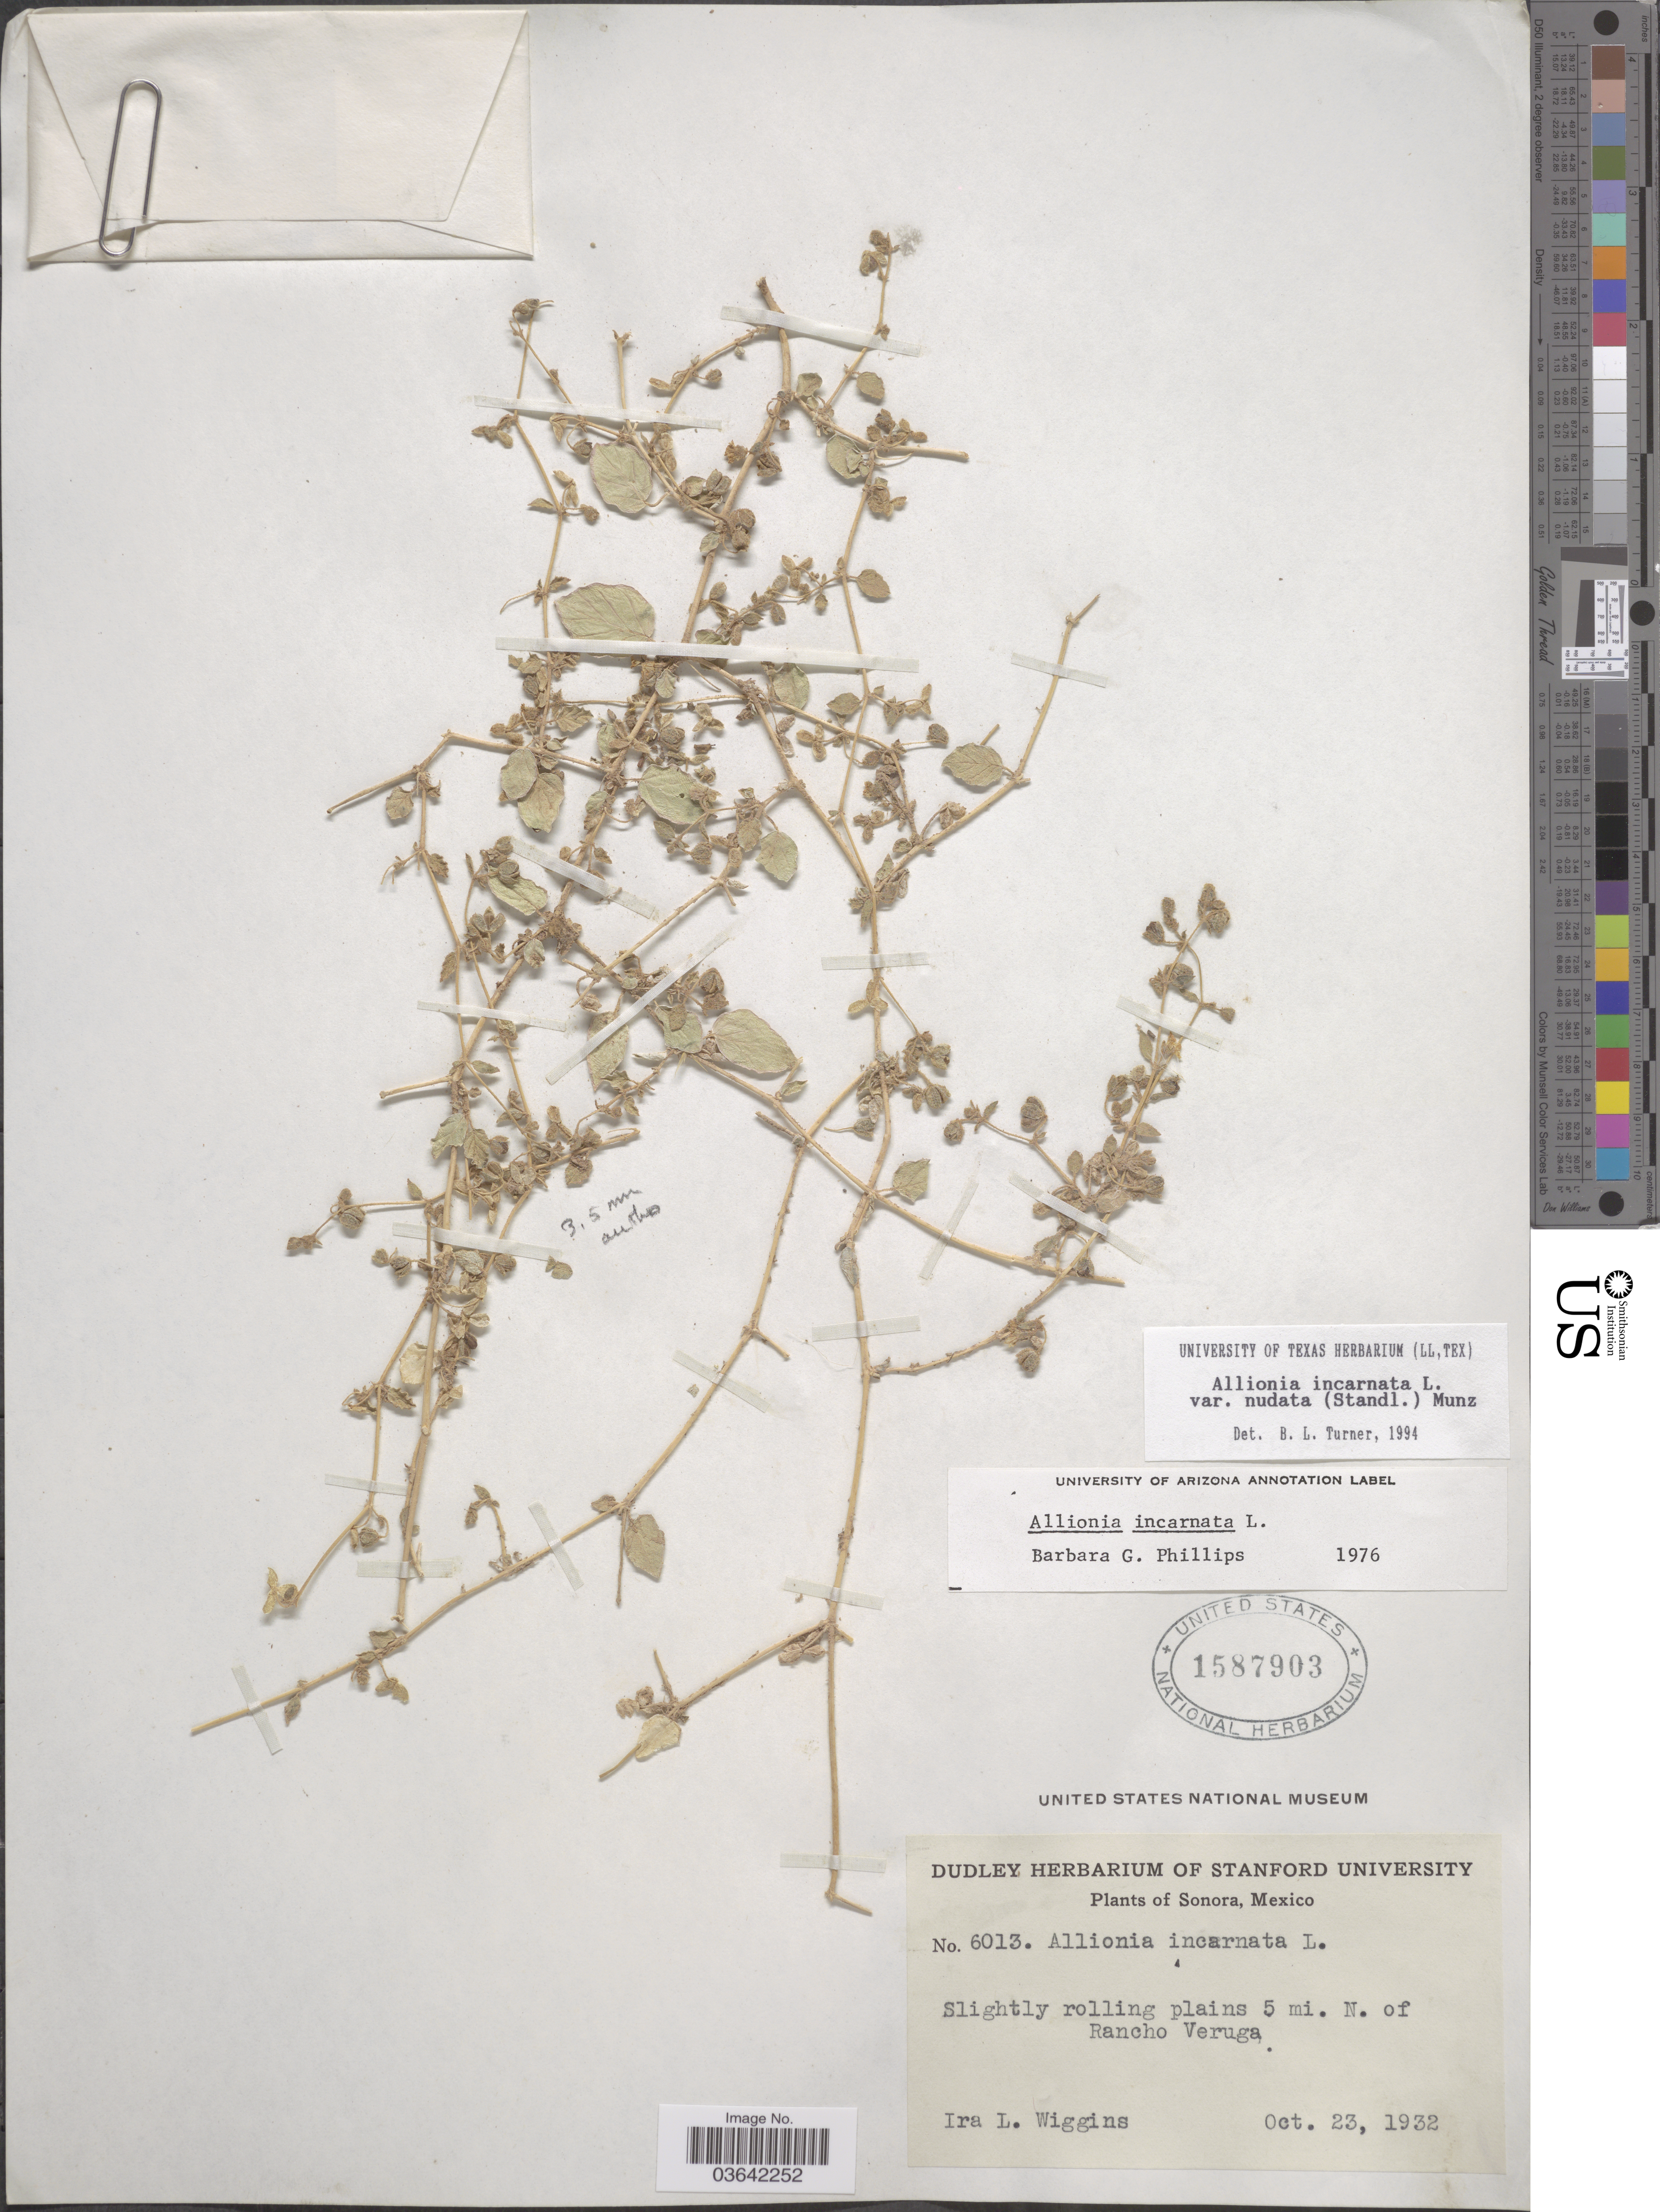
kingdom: Plantae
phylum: Tracheophyta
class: Magnoliopsida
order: Caryophyllales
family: Nyctaginaceae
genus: Allionia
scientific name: Allionia incarnata var. nudata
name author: (Standl.) Munz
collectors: I. L. Wiggins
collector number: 6013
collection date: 1932-10-23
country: Mexico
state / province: Sonora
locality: Slightly rolling plains 5 mi. N. of Rancho Veruga.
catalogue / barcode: US 1587903